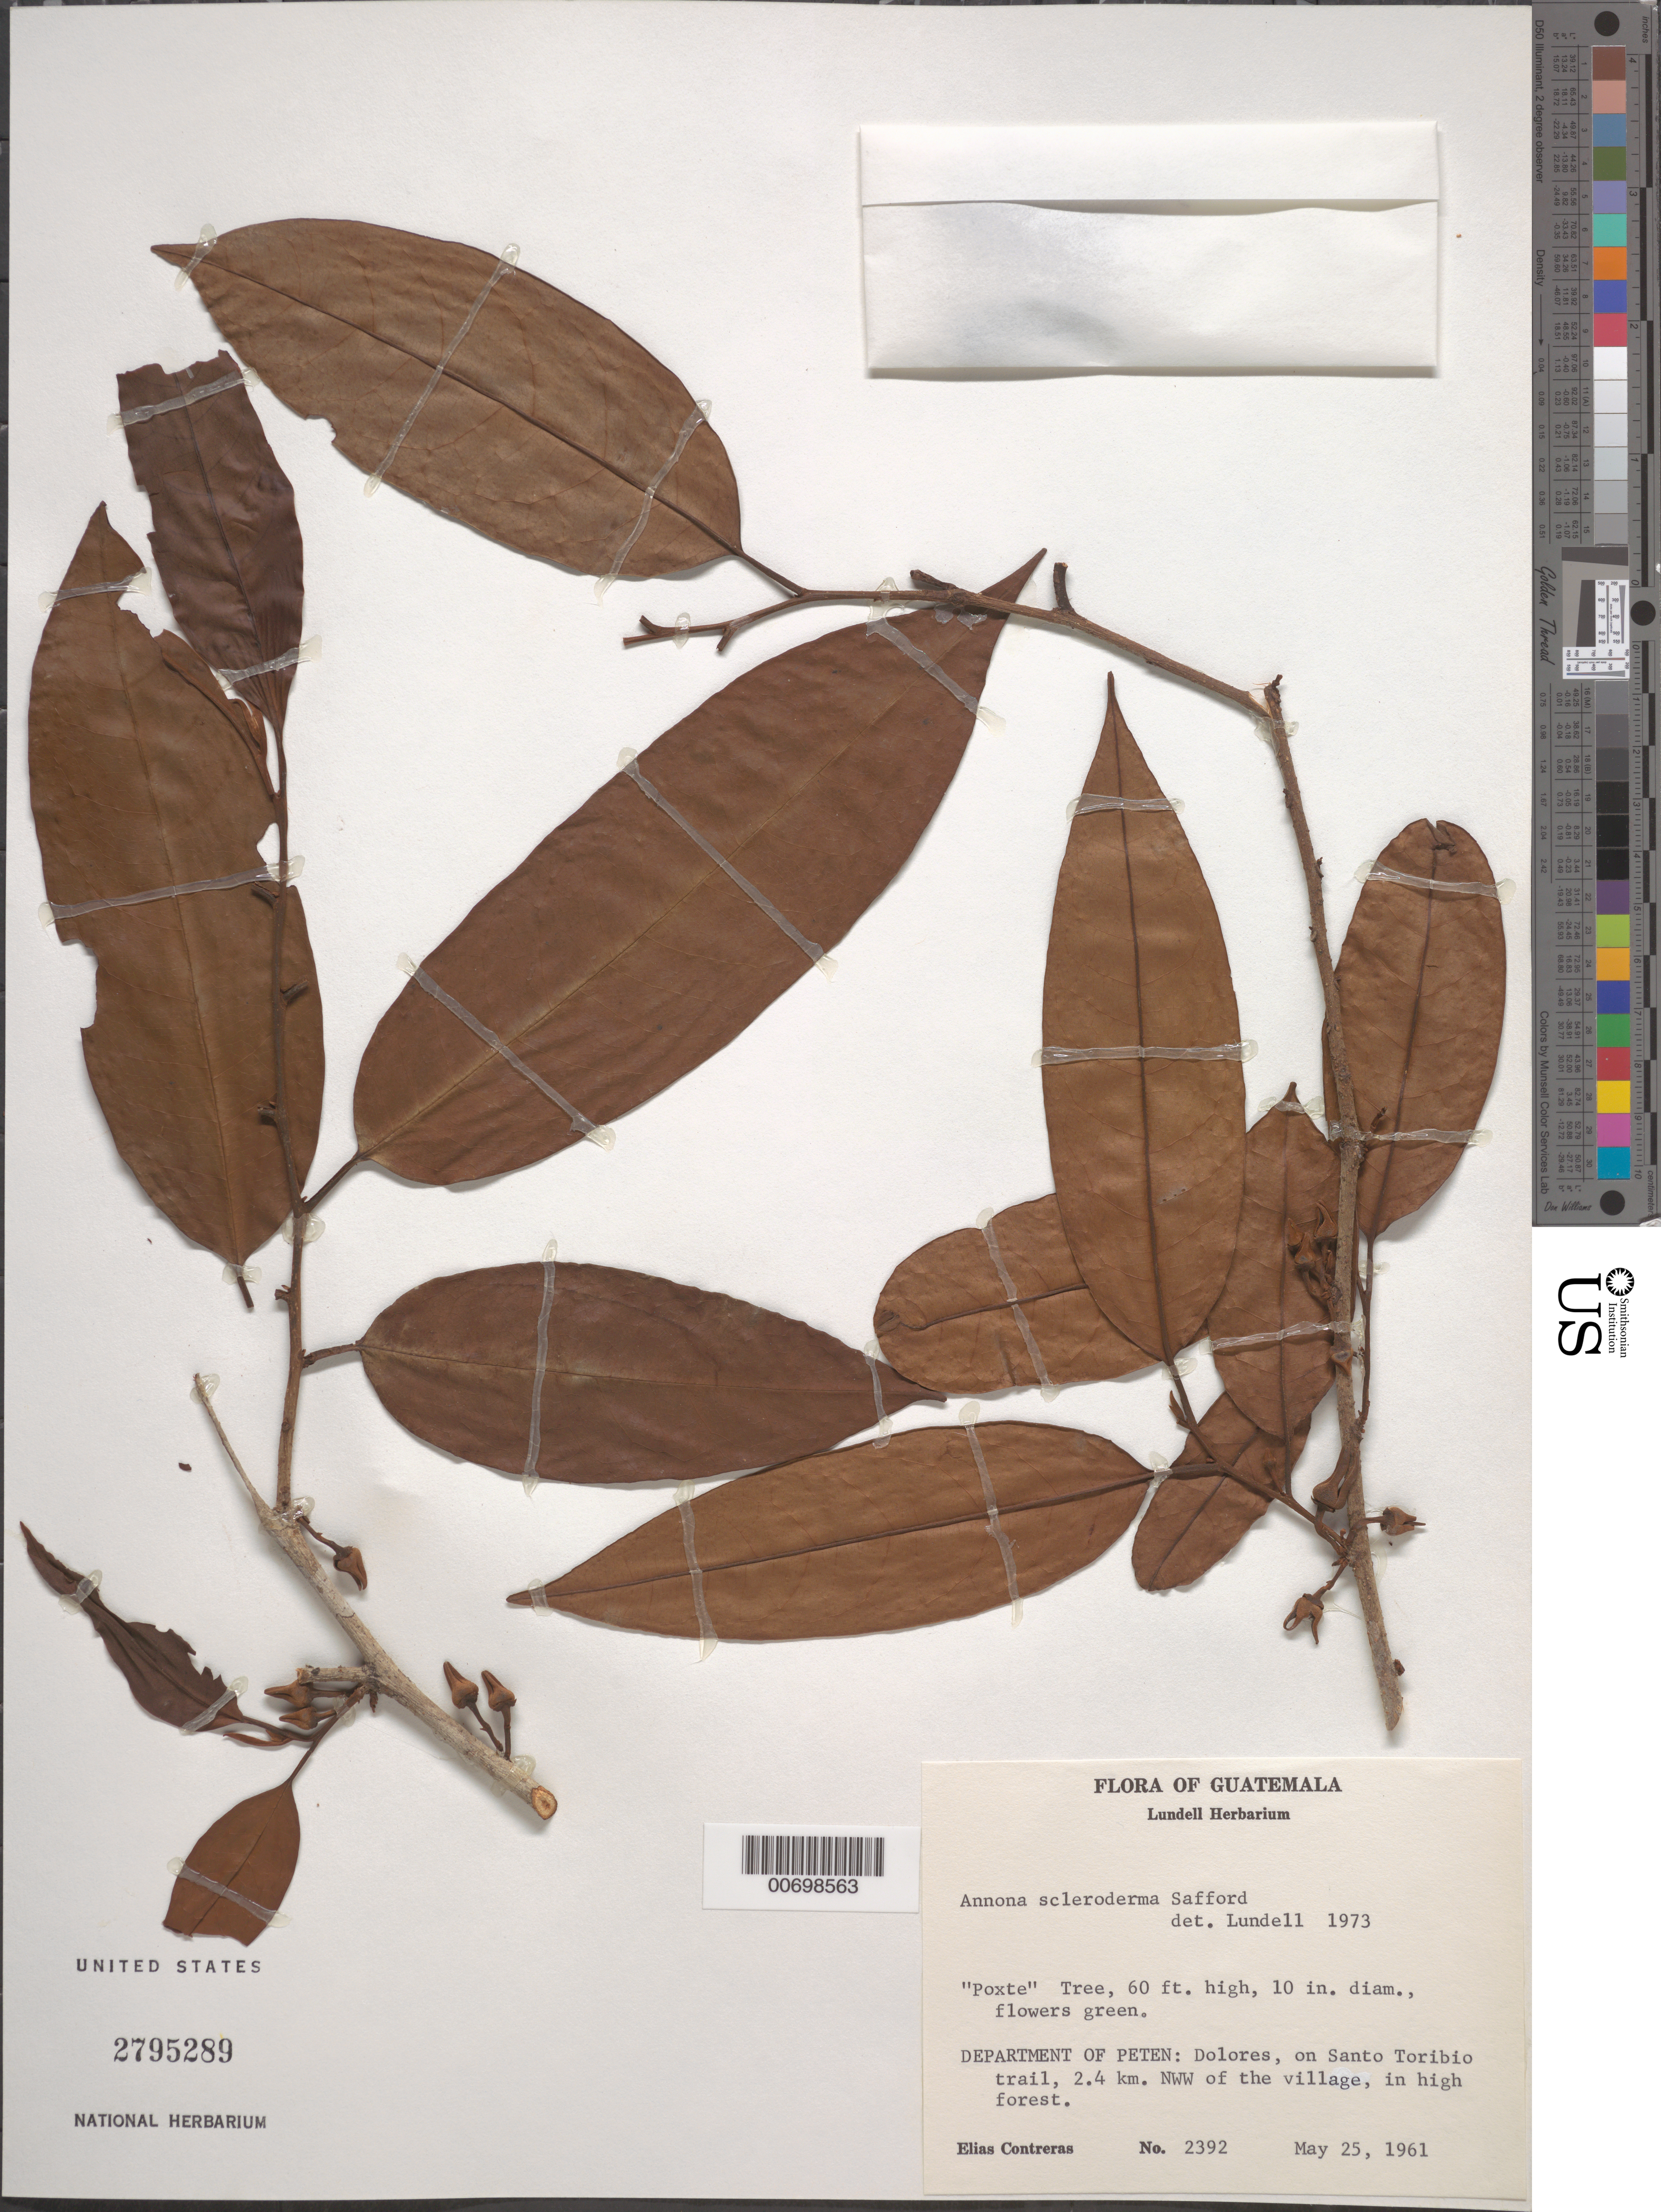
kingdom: Plantae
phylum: Tracheophyta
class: Magnoliopsida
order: Magnoliales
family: Annonaceae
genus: Annona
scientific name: Annona scleroderma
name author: Saff.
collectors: E. Contreras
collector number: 2392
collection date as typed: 25 May 1961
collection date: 1961-05-25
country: Guatemala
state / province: El Petén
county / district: Dolores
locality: on Santo Toribio trail, 2.4 km. NW of the village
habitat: In high forest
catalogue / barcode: US 2795289